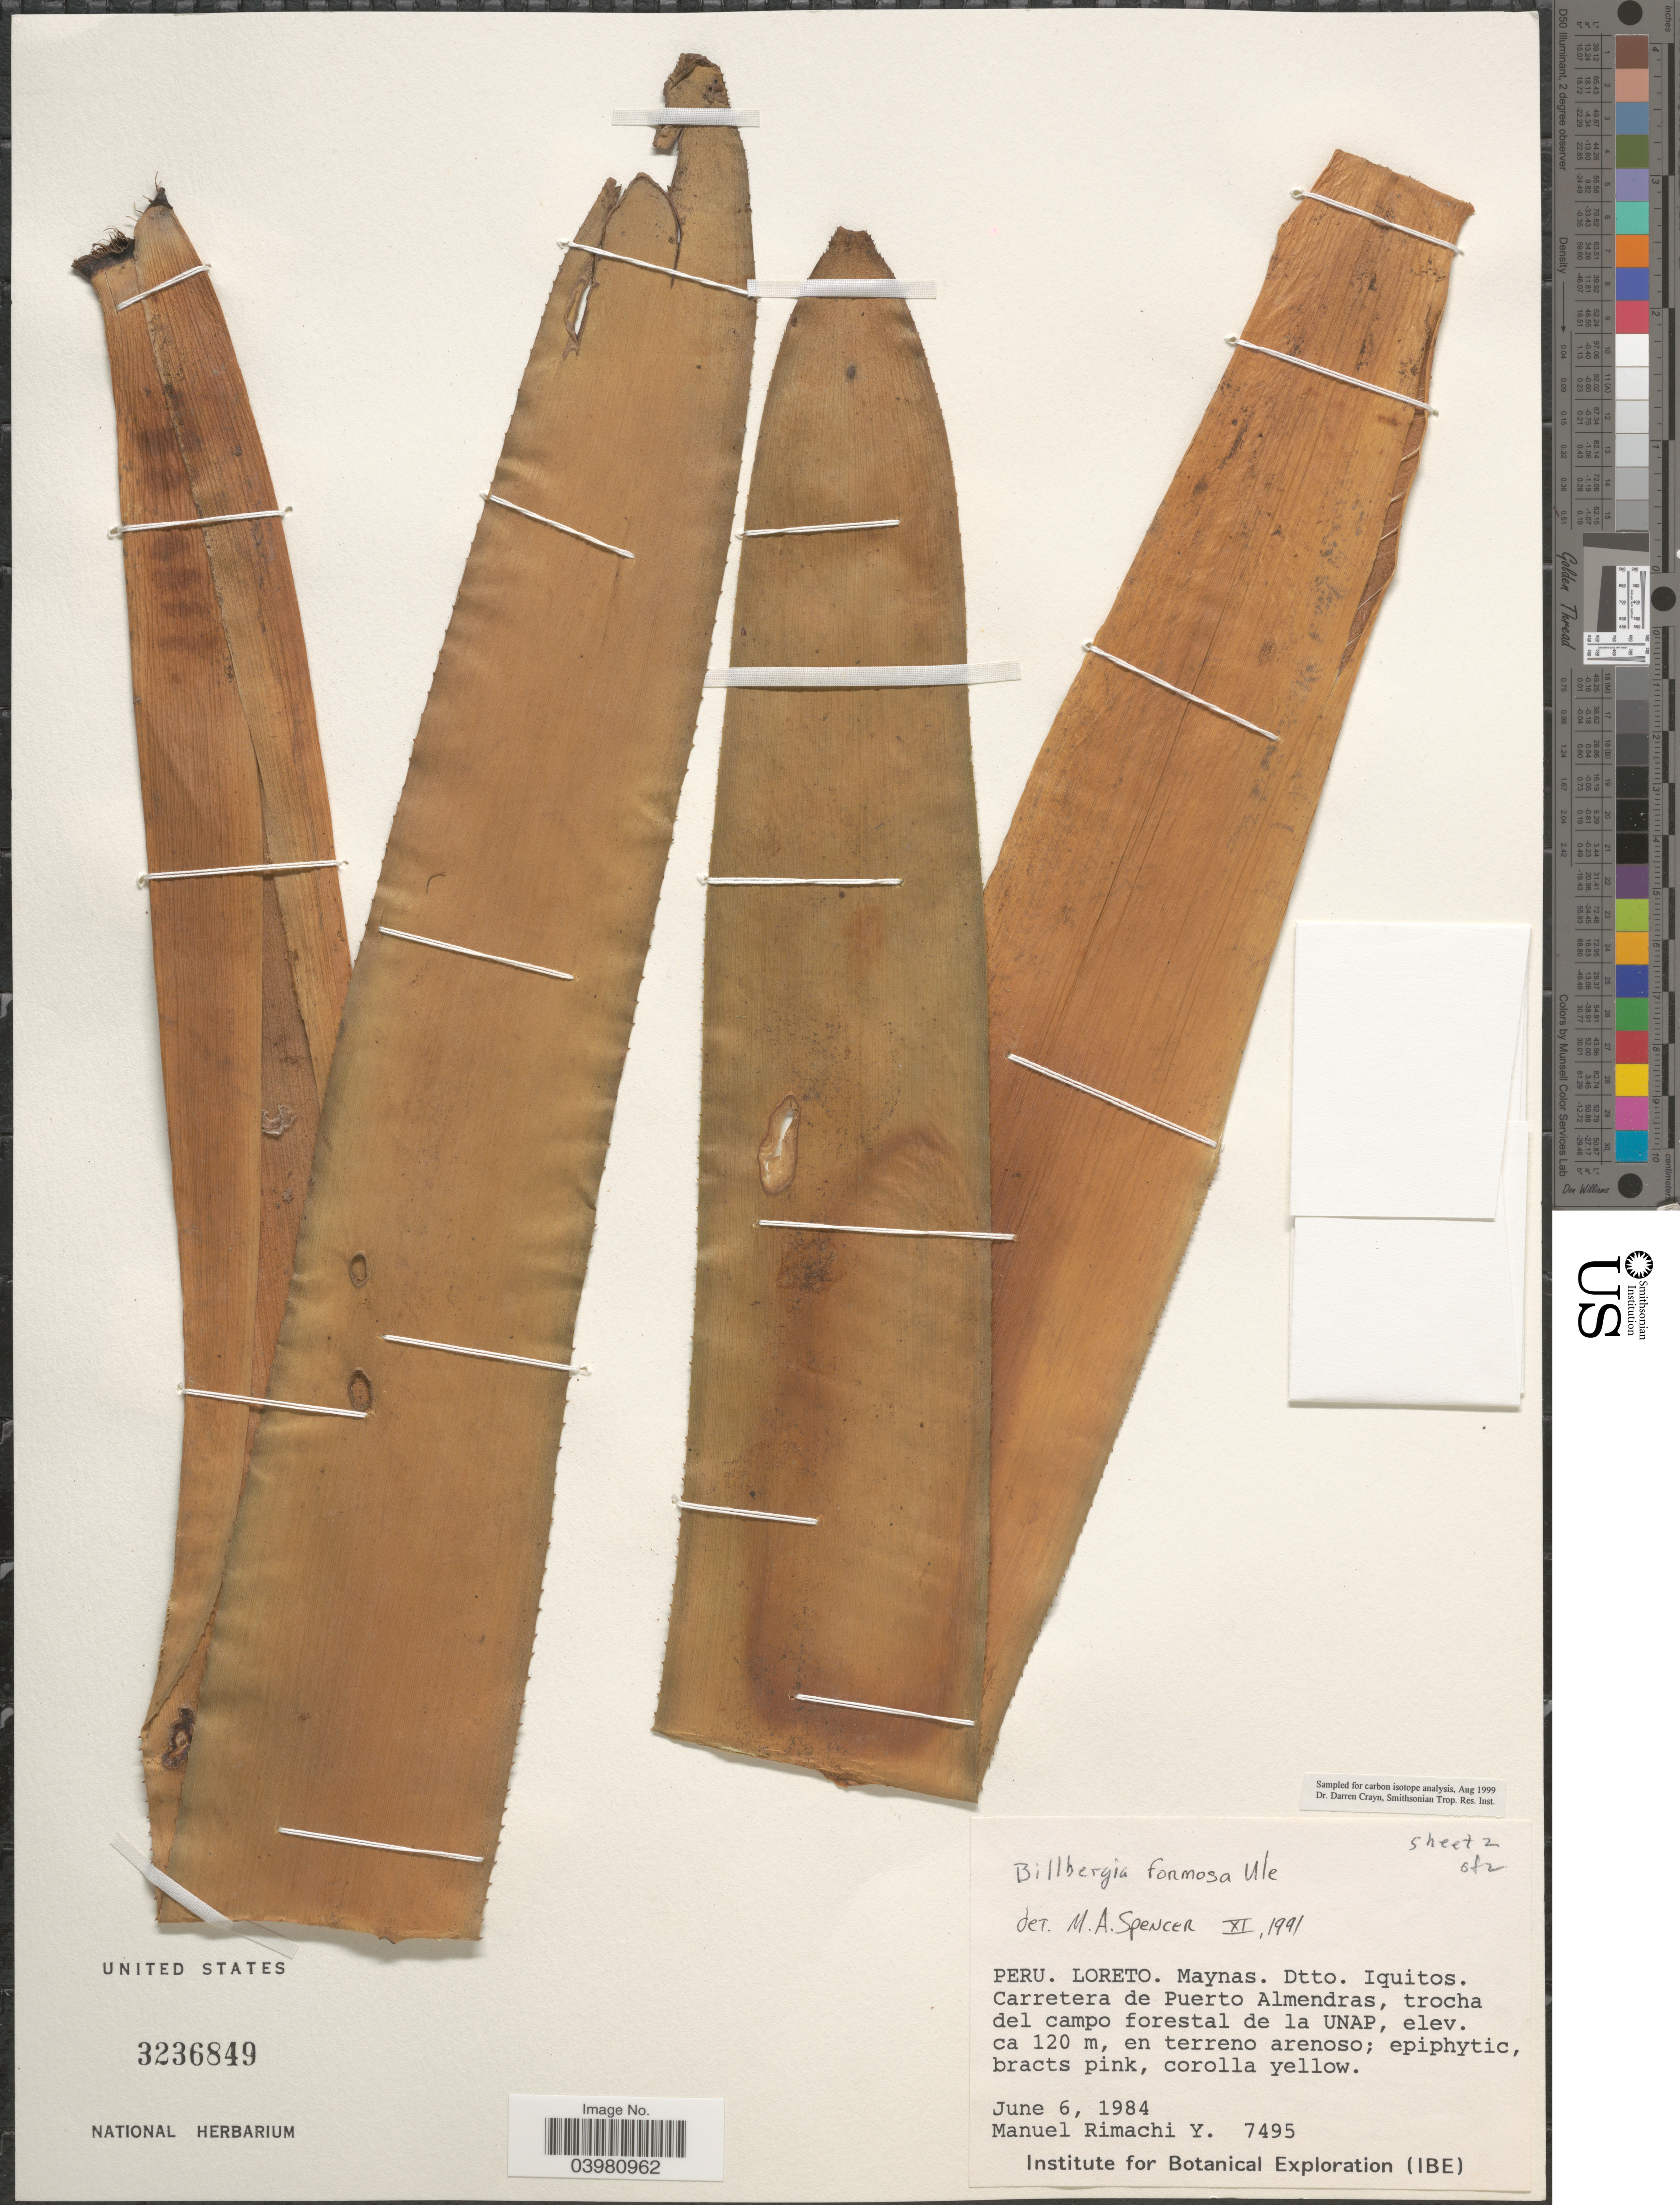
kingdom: Plantae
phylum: Tracheophyta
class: Liliopsida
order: Poales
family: Bromeliaceae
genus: Billbergia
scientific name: Billbergia formosa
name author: Ule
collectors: M. Rimachi Y.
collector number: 7495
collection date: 1984-06-06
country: Peru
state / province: Loreto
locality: Maynas. Dtto. Iquitos. Carretera de Puerto Almendras, trocha del campo forestal de la UNAP.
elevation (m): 120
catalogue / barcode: US 3236849